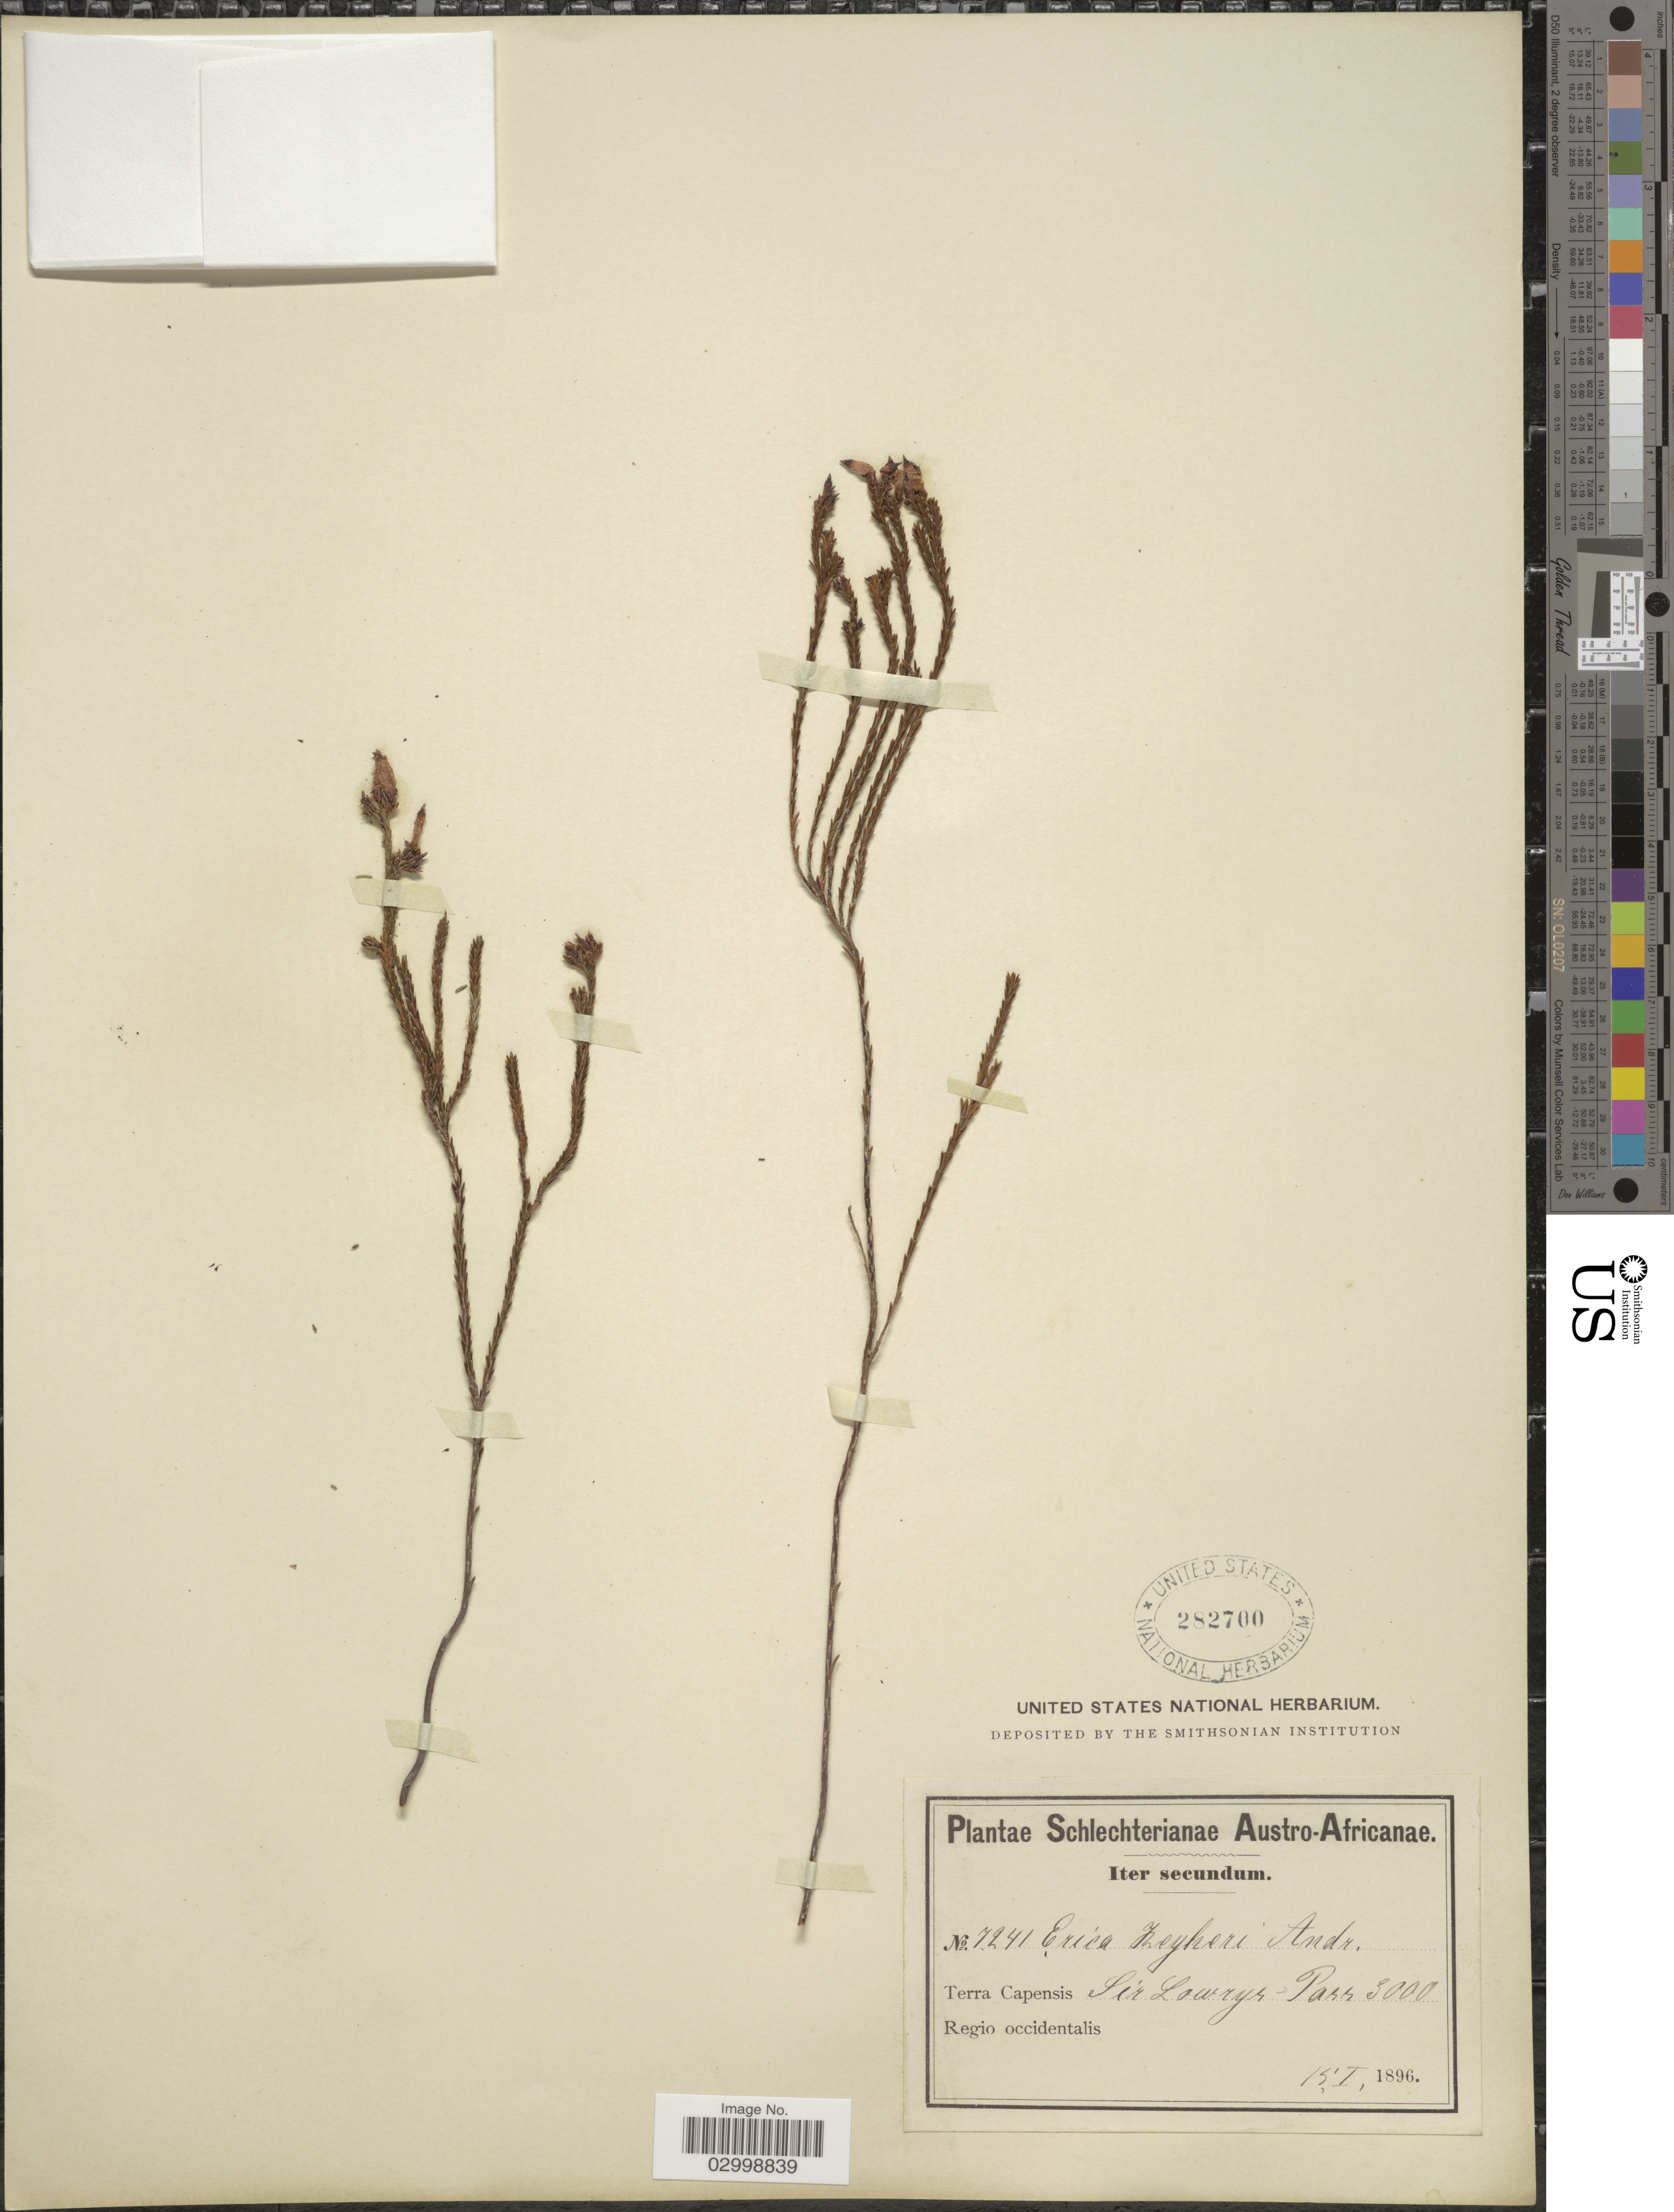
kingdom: Plantae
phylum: Tracheophyta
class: Magnoliopsida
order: Ericales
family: Ericaceae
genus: Erica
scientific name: Erica zeyheri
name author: Bartl.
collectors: Schlechter, --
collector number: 7241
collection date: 1896-01-15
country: South Africa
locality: Austro-Africanae, Terra Capensis, Sir Lowrys Pass, Regio occidentalis.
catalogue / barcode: US 282700